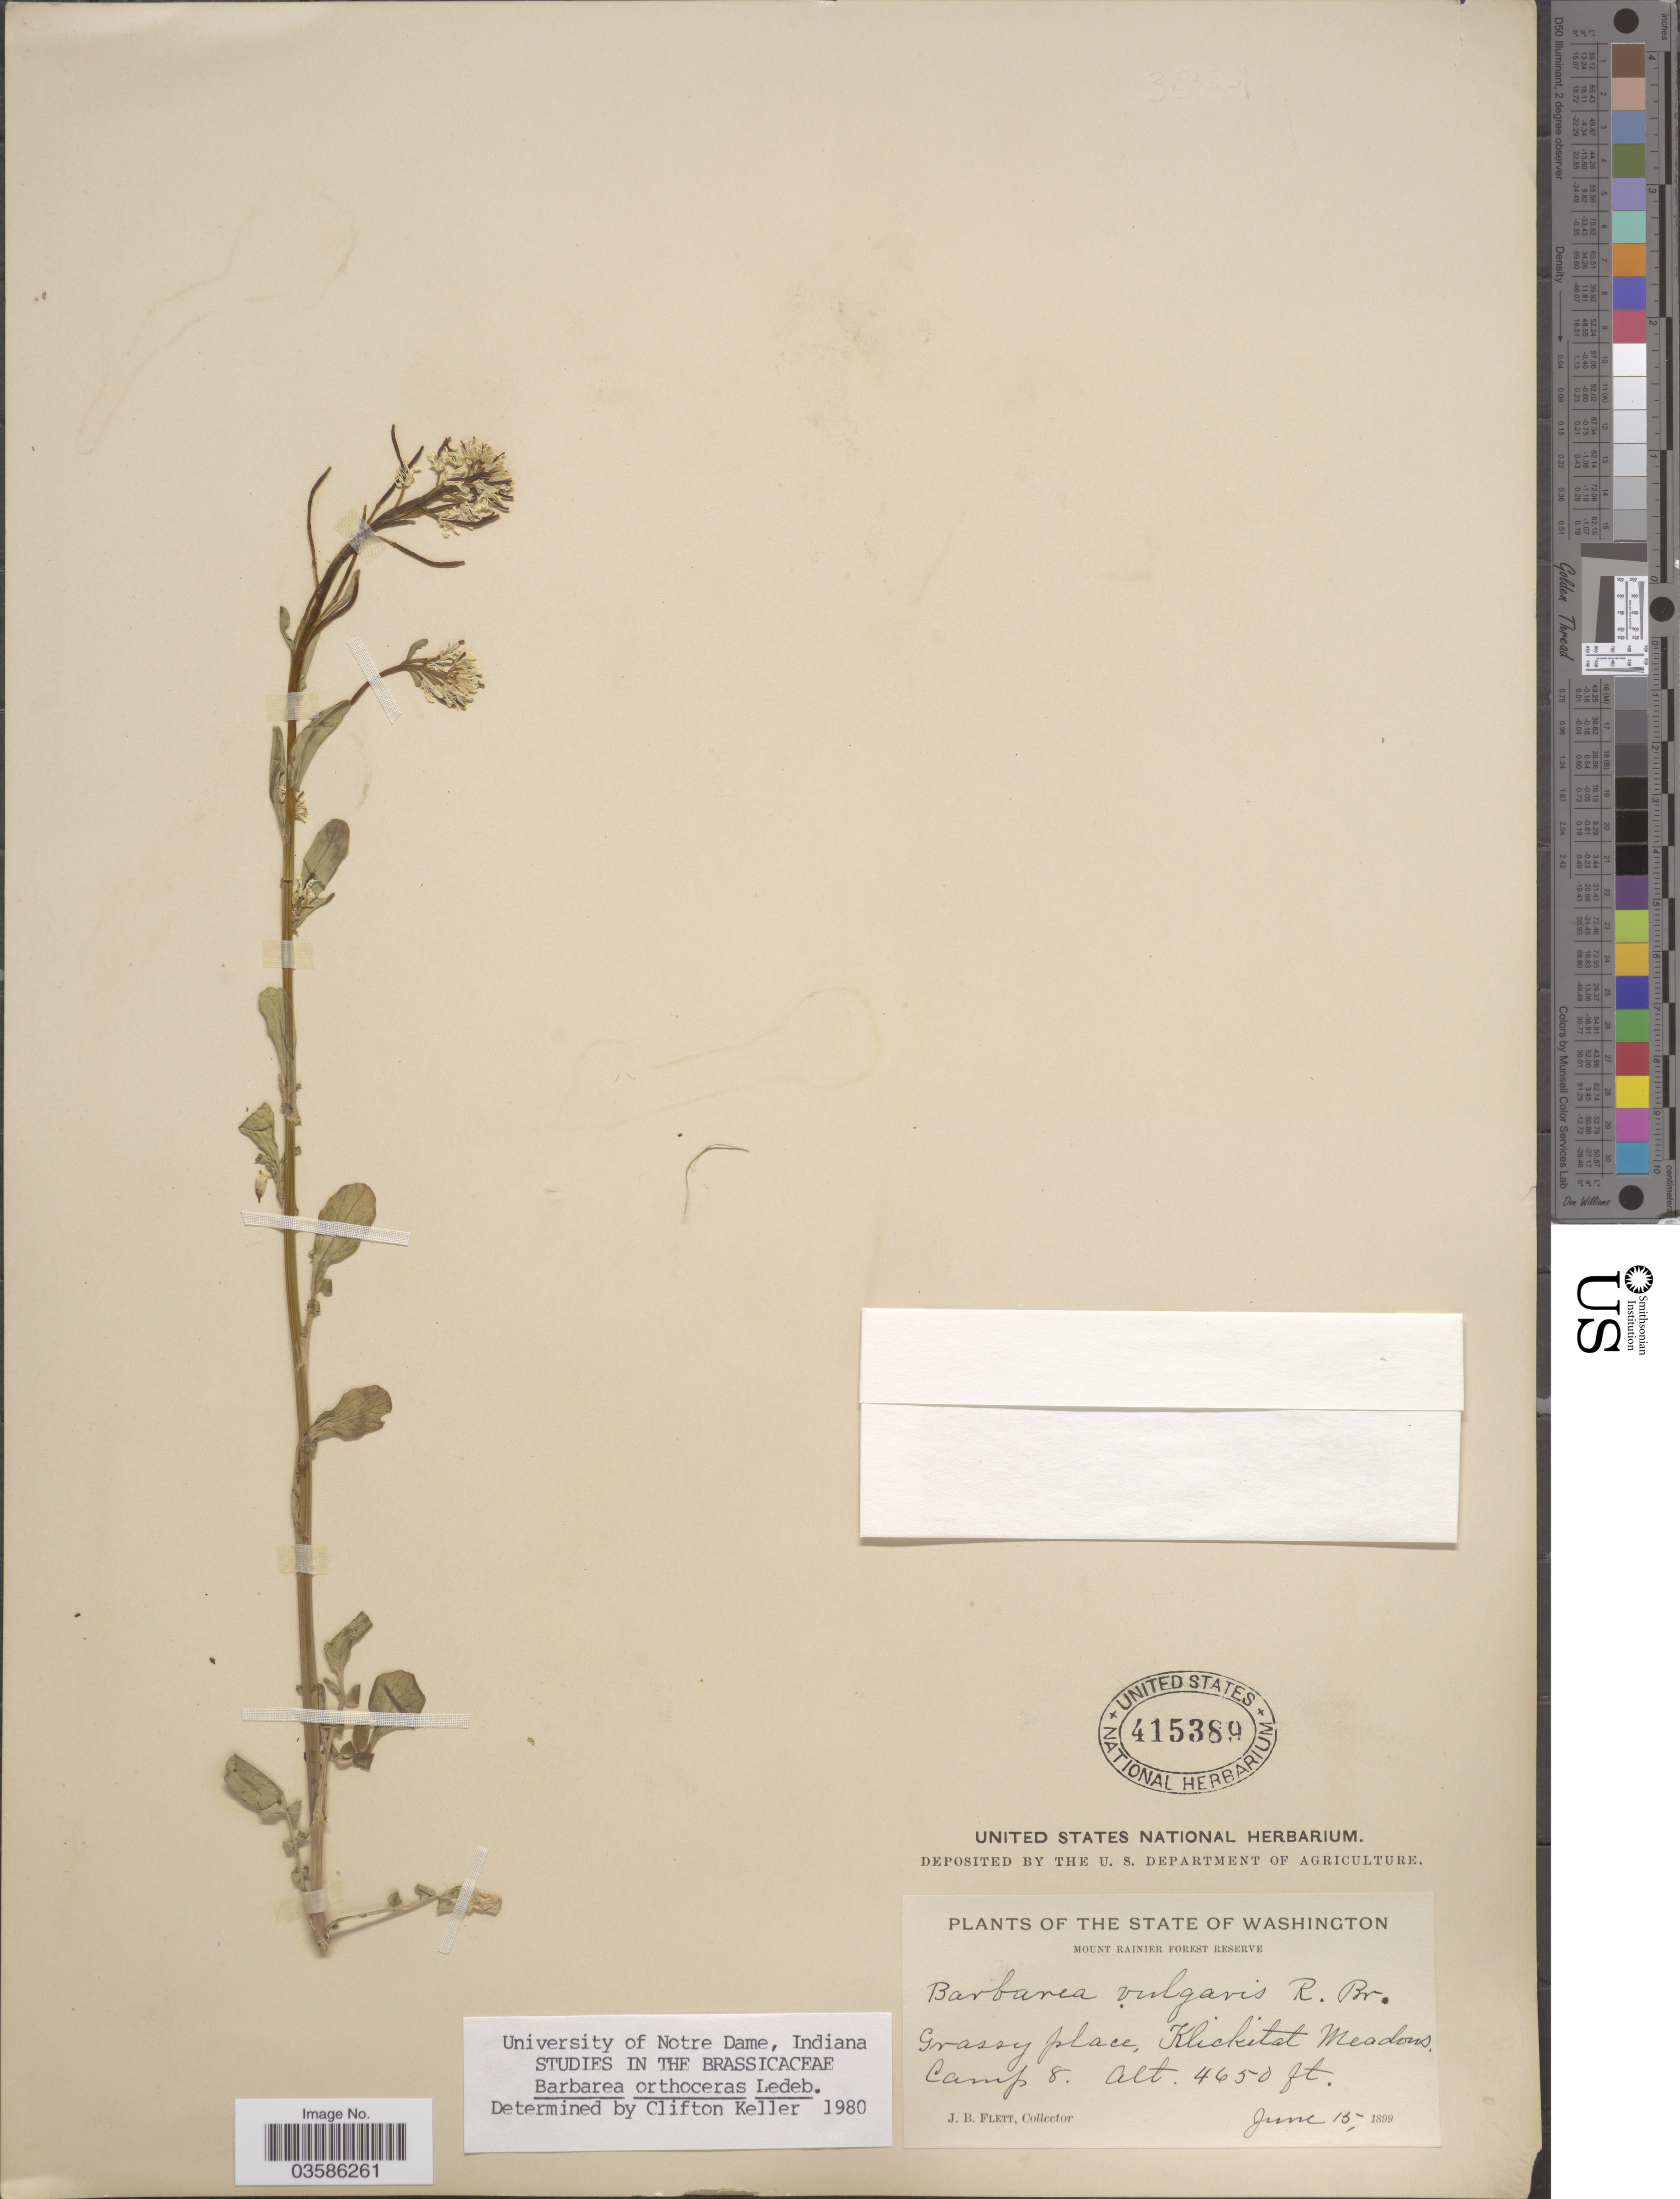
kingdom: Plantae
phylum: Tracheophyta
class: Magnoliopsida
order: Brassicales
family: Brassicaceae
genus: Barbarea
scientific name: Barbarea orthoceras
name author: Ledeb.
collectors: J. Flett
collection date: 1899-06-15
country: United States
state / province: Washington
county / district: Klickitat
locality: Mount Rainier Forest Reserve. Klickitat Meadows. Camp 8.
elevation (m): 1417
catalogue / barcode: US 415389